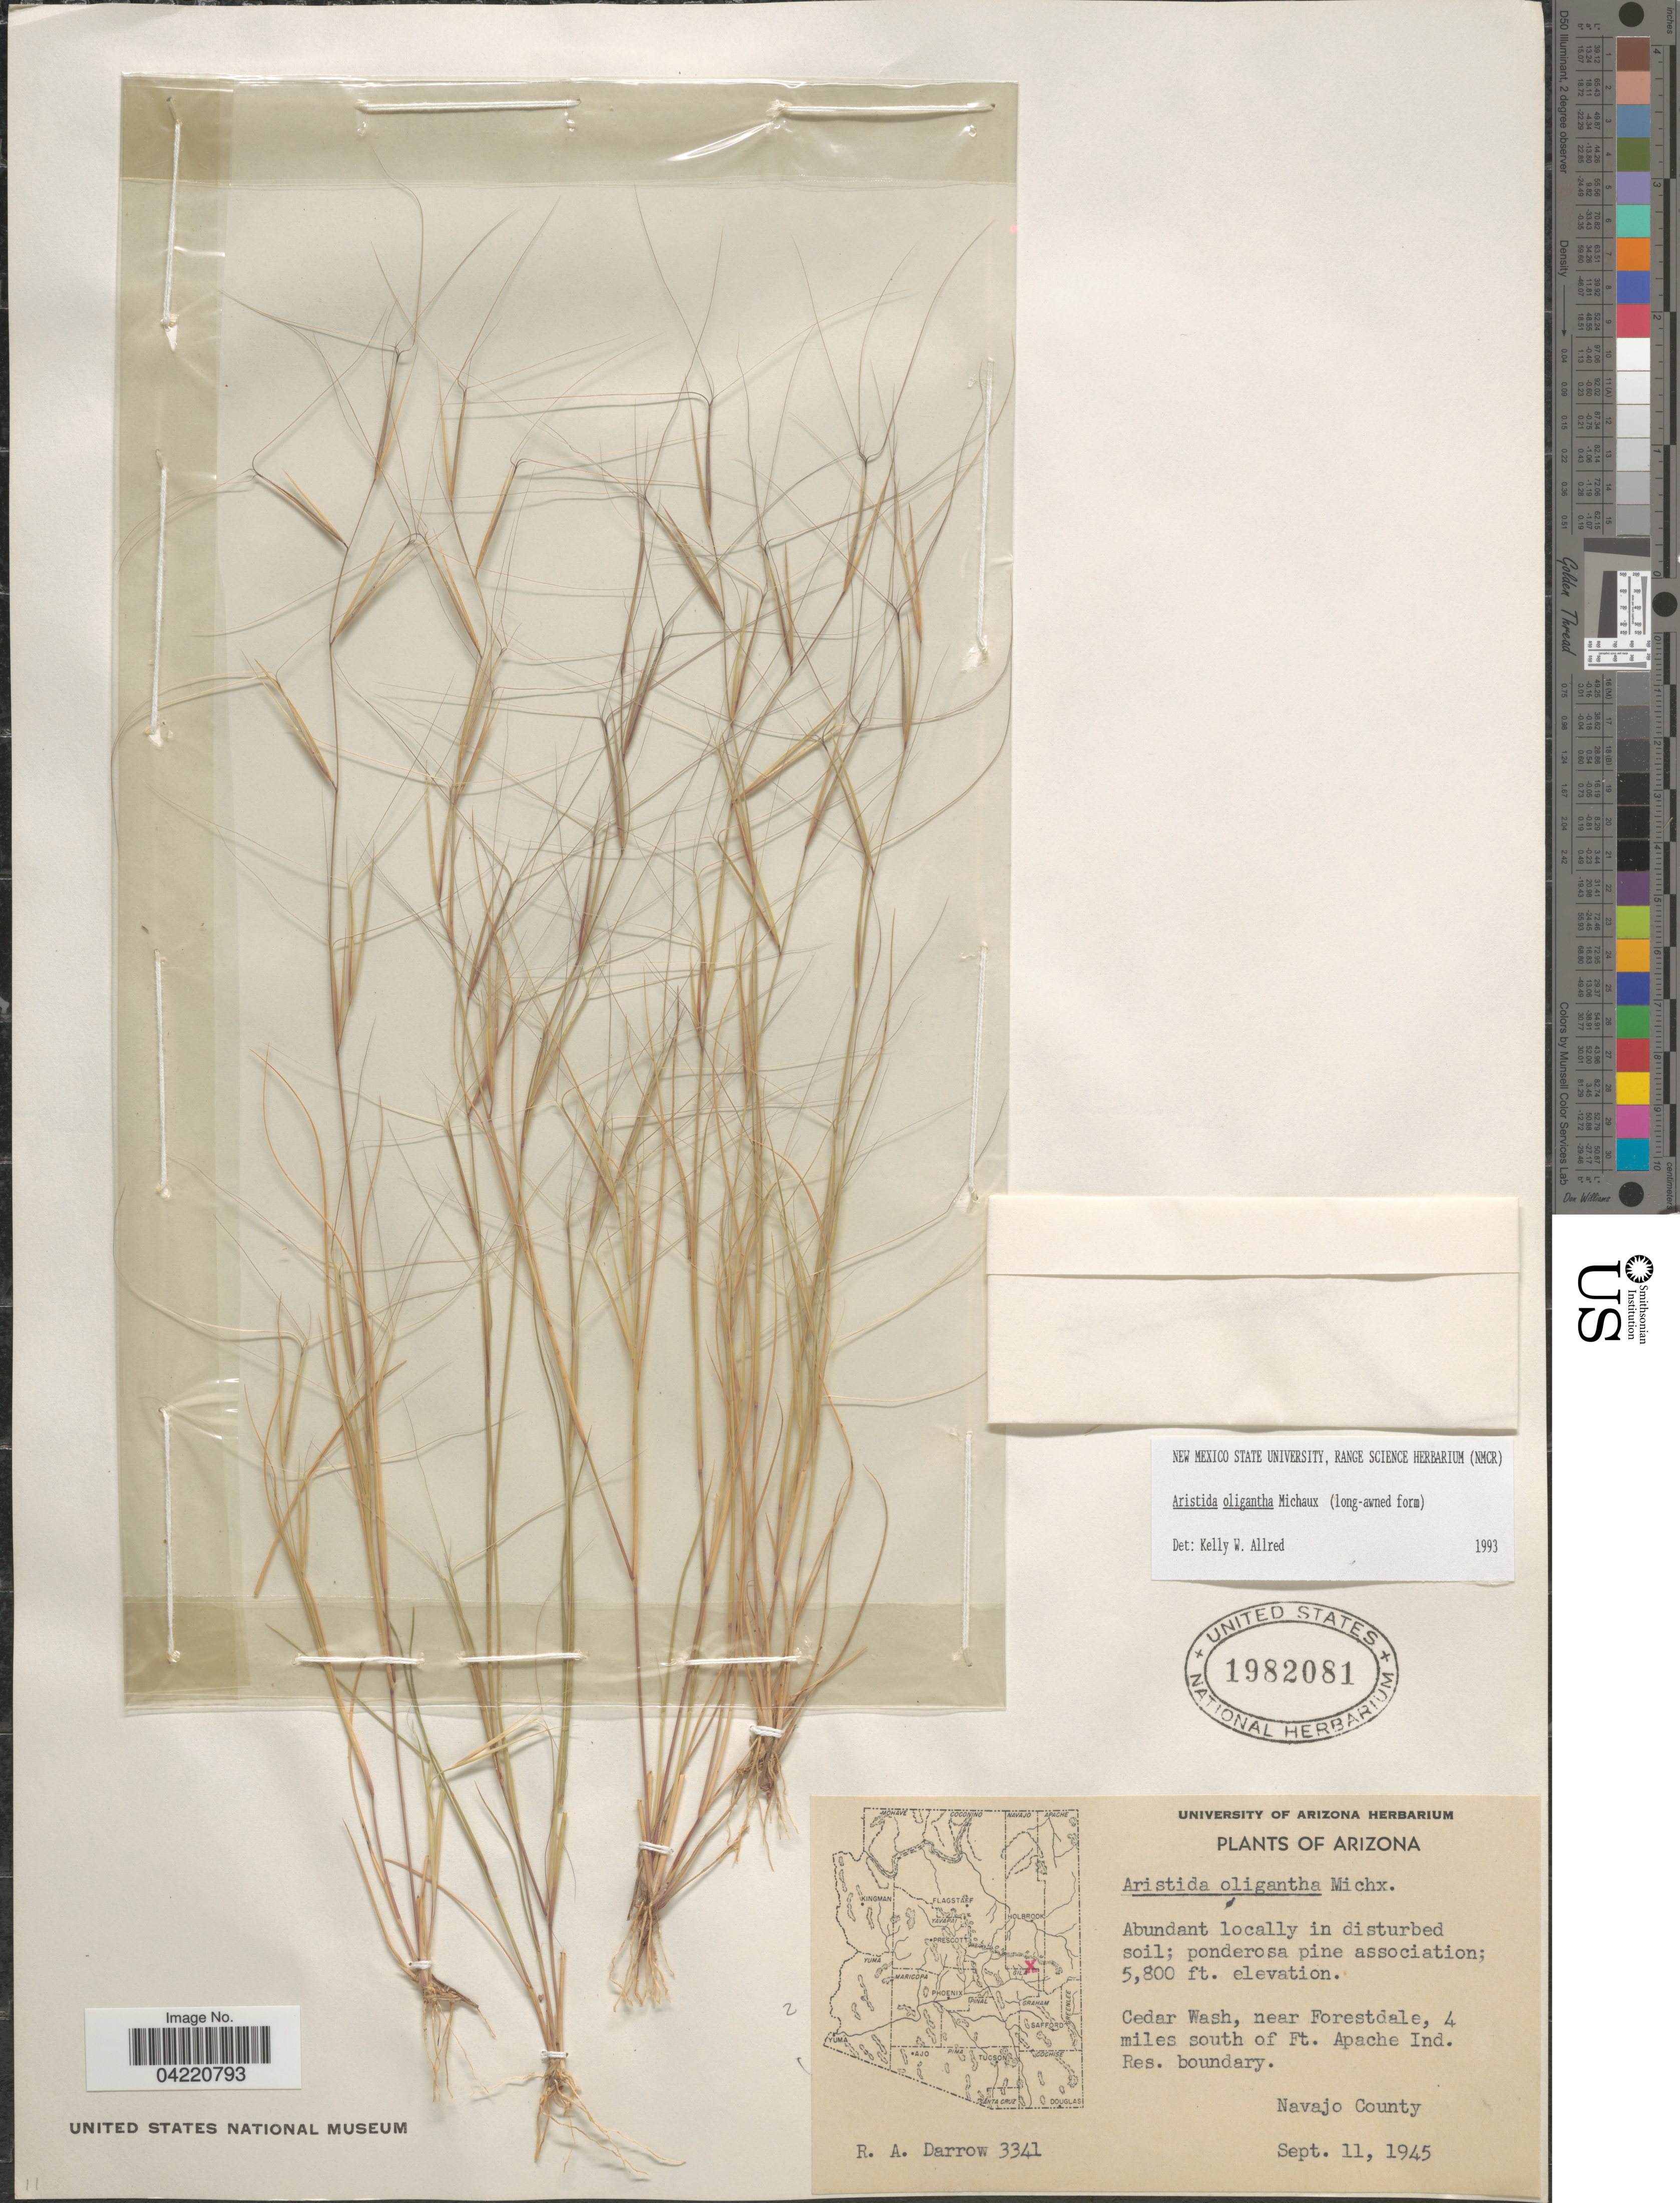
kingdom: Plantae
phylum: Tracheophyta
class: Liliopsida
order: Poales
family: Poaceae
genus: Aristida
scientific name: Aristida oligantha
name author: Michx.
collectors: R. A. Darrow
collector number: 3341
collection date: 1945-09-11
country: United States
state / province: Arizona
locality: Cedar Wash, near Forestdale, 4 miles south of Ft. Apache Ind. Res.boundary. Navajo County.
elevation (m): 1768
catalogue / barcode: US 1982081